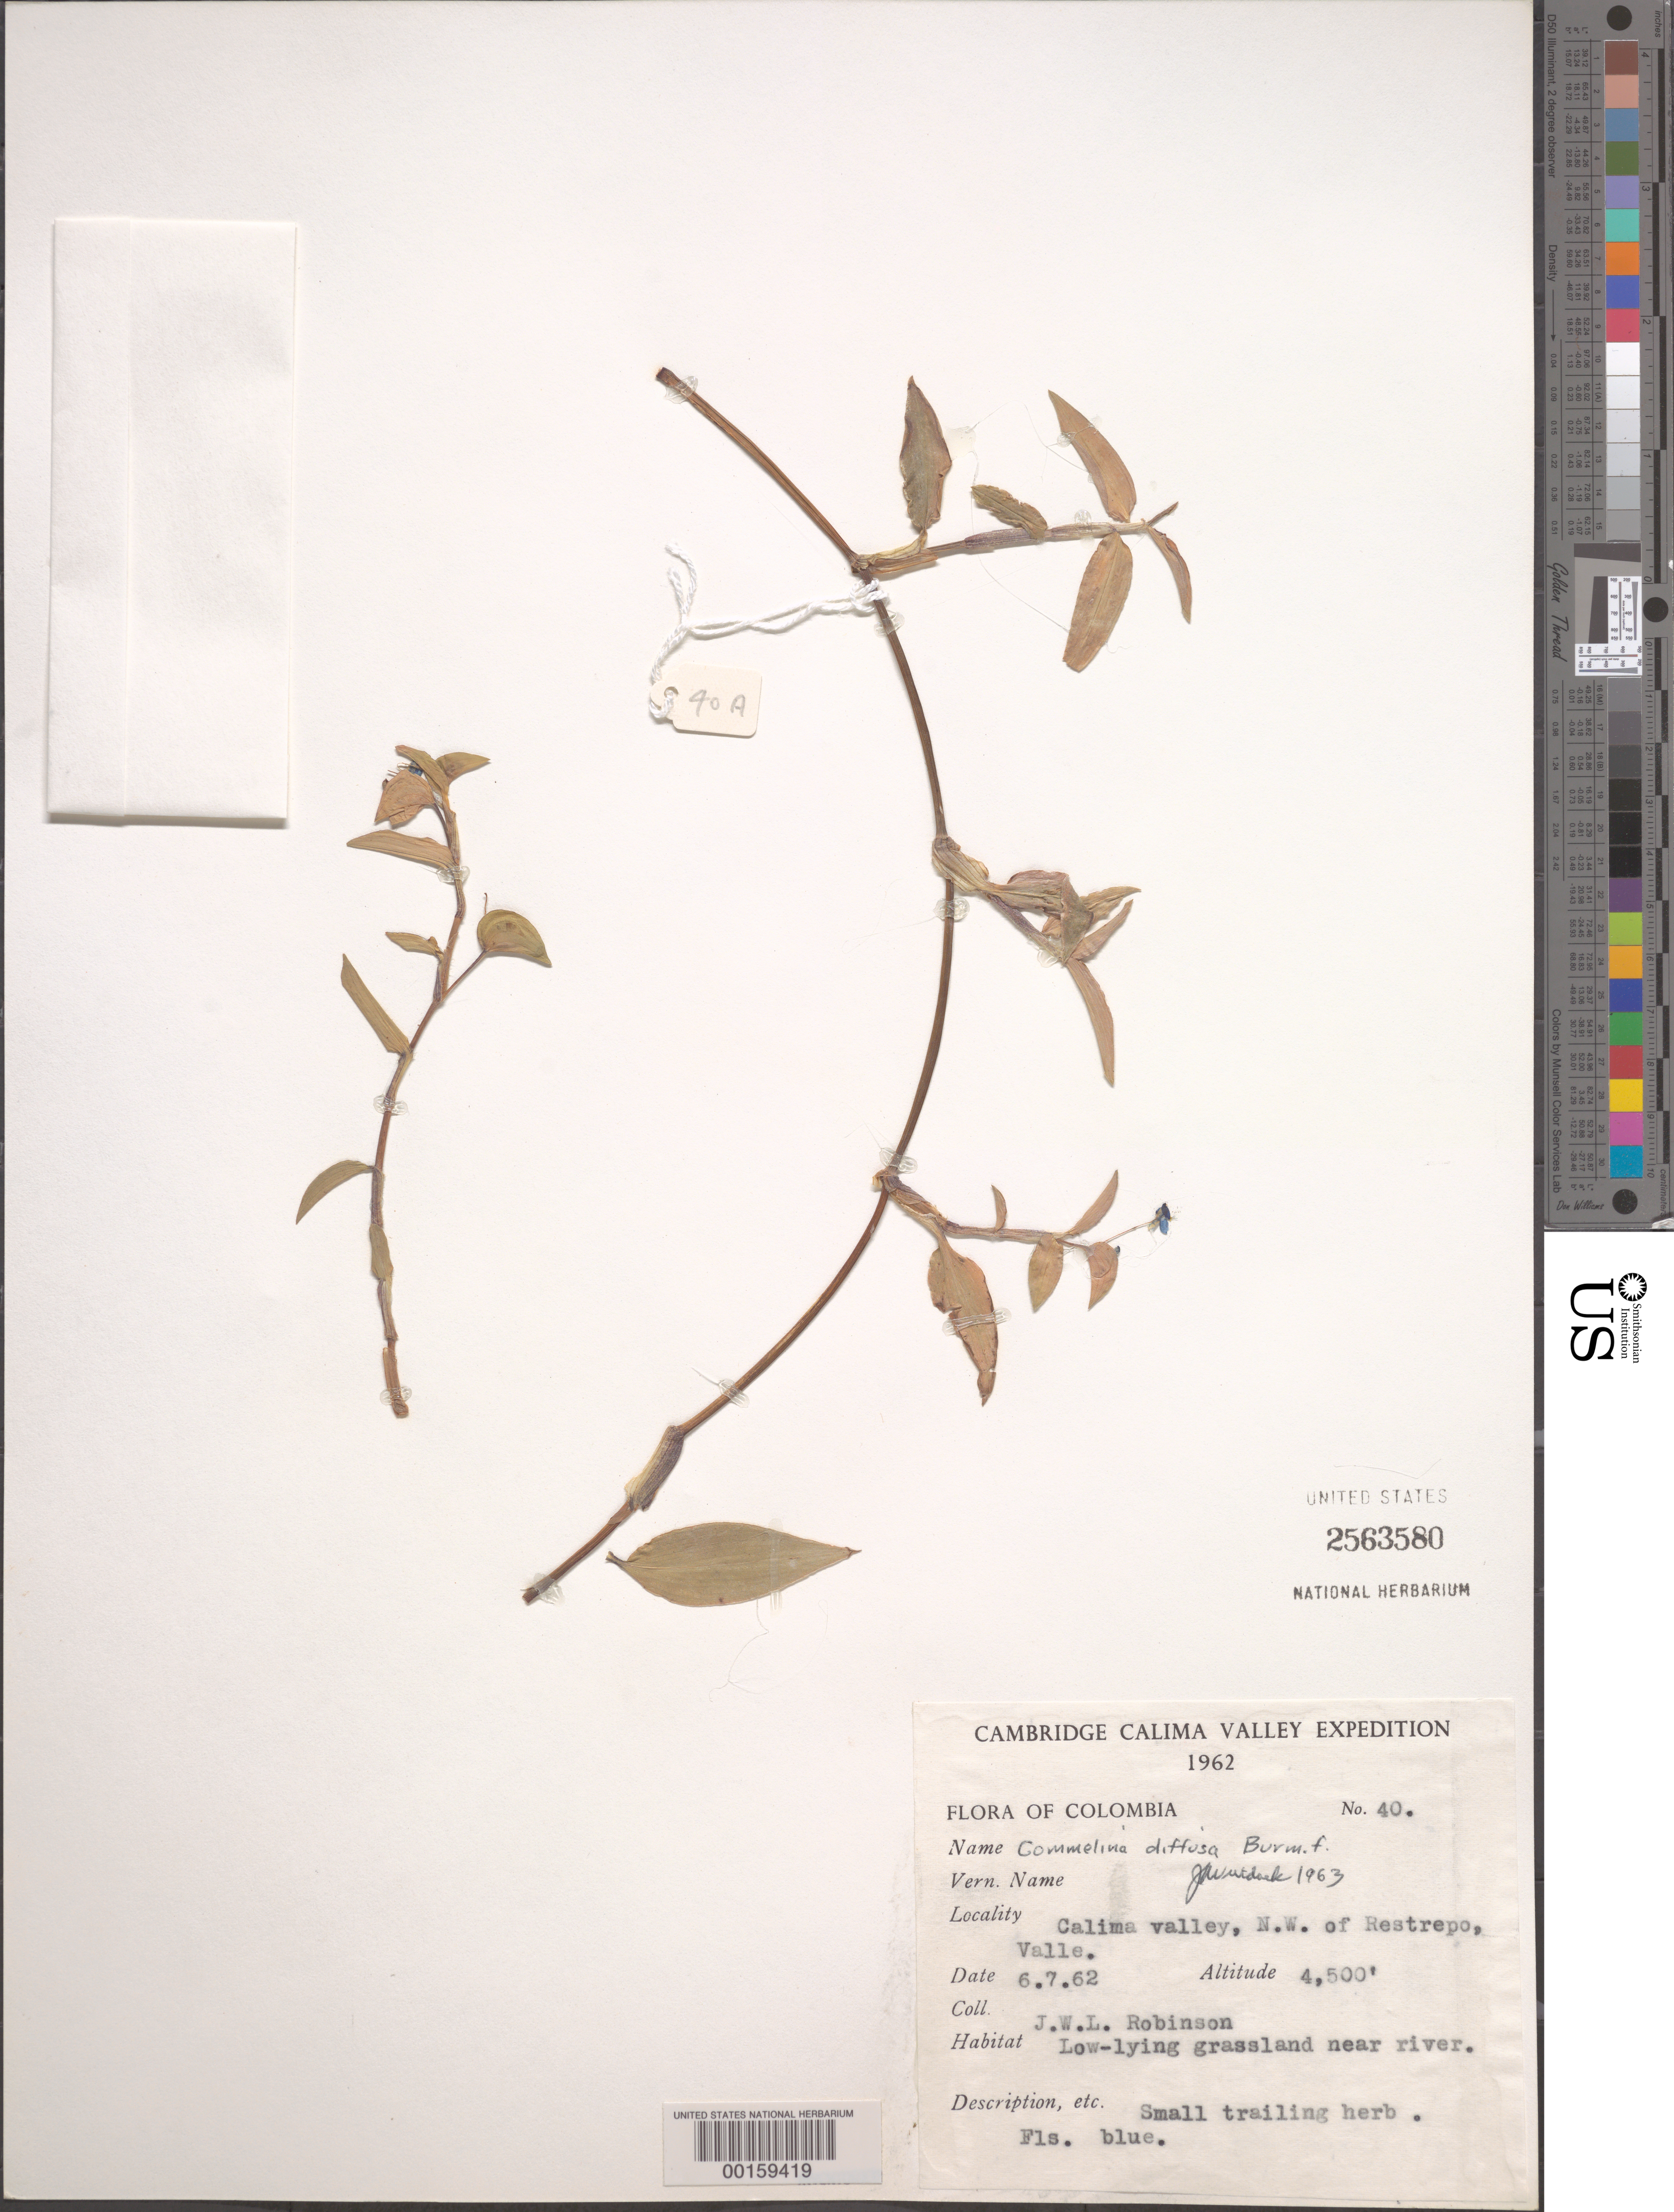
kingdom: Plantae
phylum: Tracheophyta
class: Liliopsida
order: Commelinales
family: Commelinaceae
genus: Commelina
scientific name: Commelina diffusa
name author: Burm. f.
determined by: Wurdack, John J., (US), US (UNITED STATES)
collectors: J. W. Robinson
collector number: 40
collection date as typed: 06 Jul 1962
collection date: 1962-07-06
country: Colombia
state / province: Valle del Cauca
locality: Calima Valley, NW of Restrepo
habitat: Low-lying grassland; near river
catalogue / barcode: US 2563580